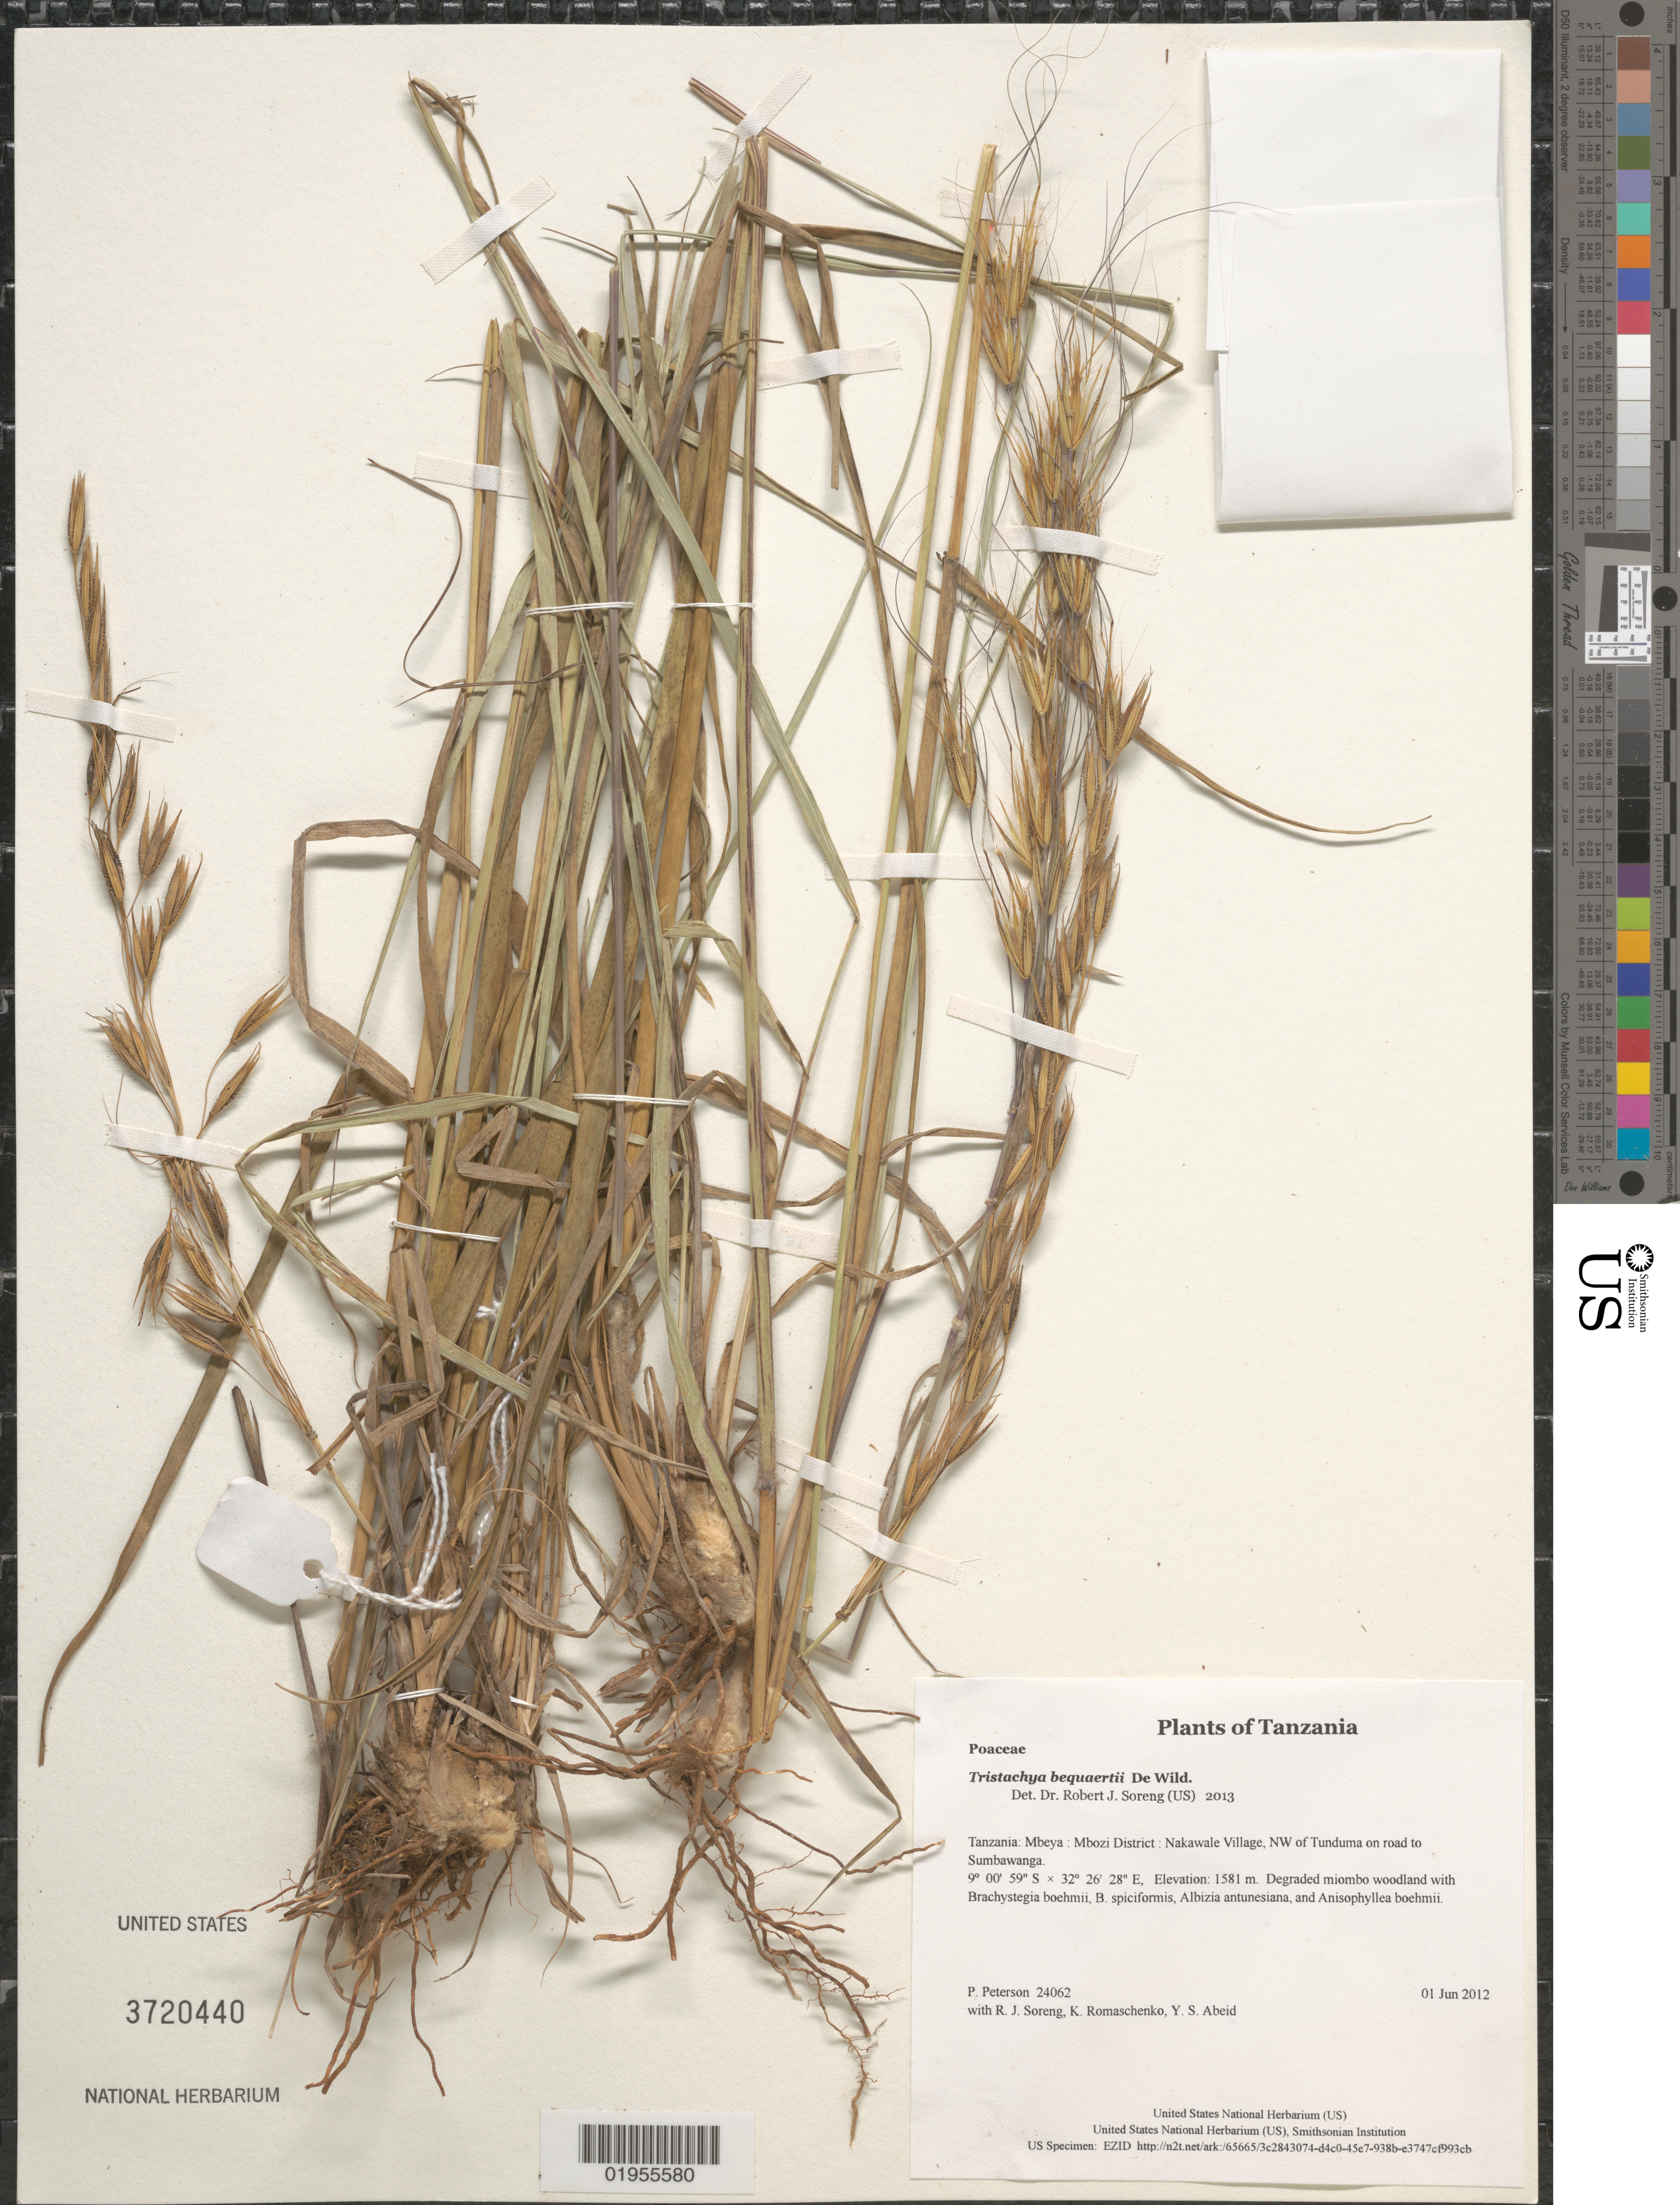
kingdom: Plantae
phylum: Tracheophyta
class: Liliopsida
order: Poales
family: Poaceae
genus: Tristachya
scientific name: Tristachya bequaertii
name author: De Wild.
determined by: Soreng, Robert J., Research Associate (BOT), Smithsonian Institution - National Museum of Natural History (UNITED STATES)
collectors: P. M. Peterson, R. J. Soreng, K. Romaschenko & Y. Abeid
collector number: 24062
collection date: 2012-06-01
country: Tanzania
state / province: Mbeya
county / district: Mbozi District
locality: Nakawale Village, NW of Tunduma on road to Sumbawanga.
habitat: Degraded miombo woodland with Brachystegia boehmii, B. spiciformis, Albizia antunesiana, and Anisophyllea boehmii.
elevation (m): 1581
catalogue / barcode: US 3720440